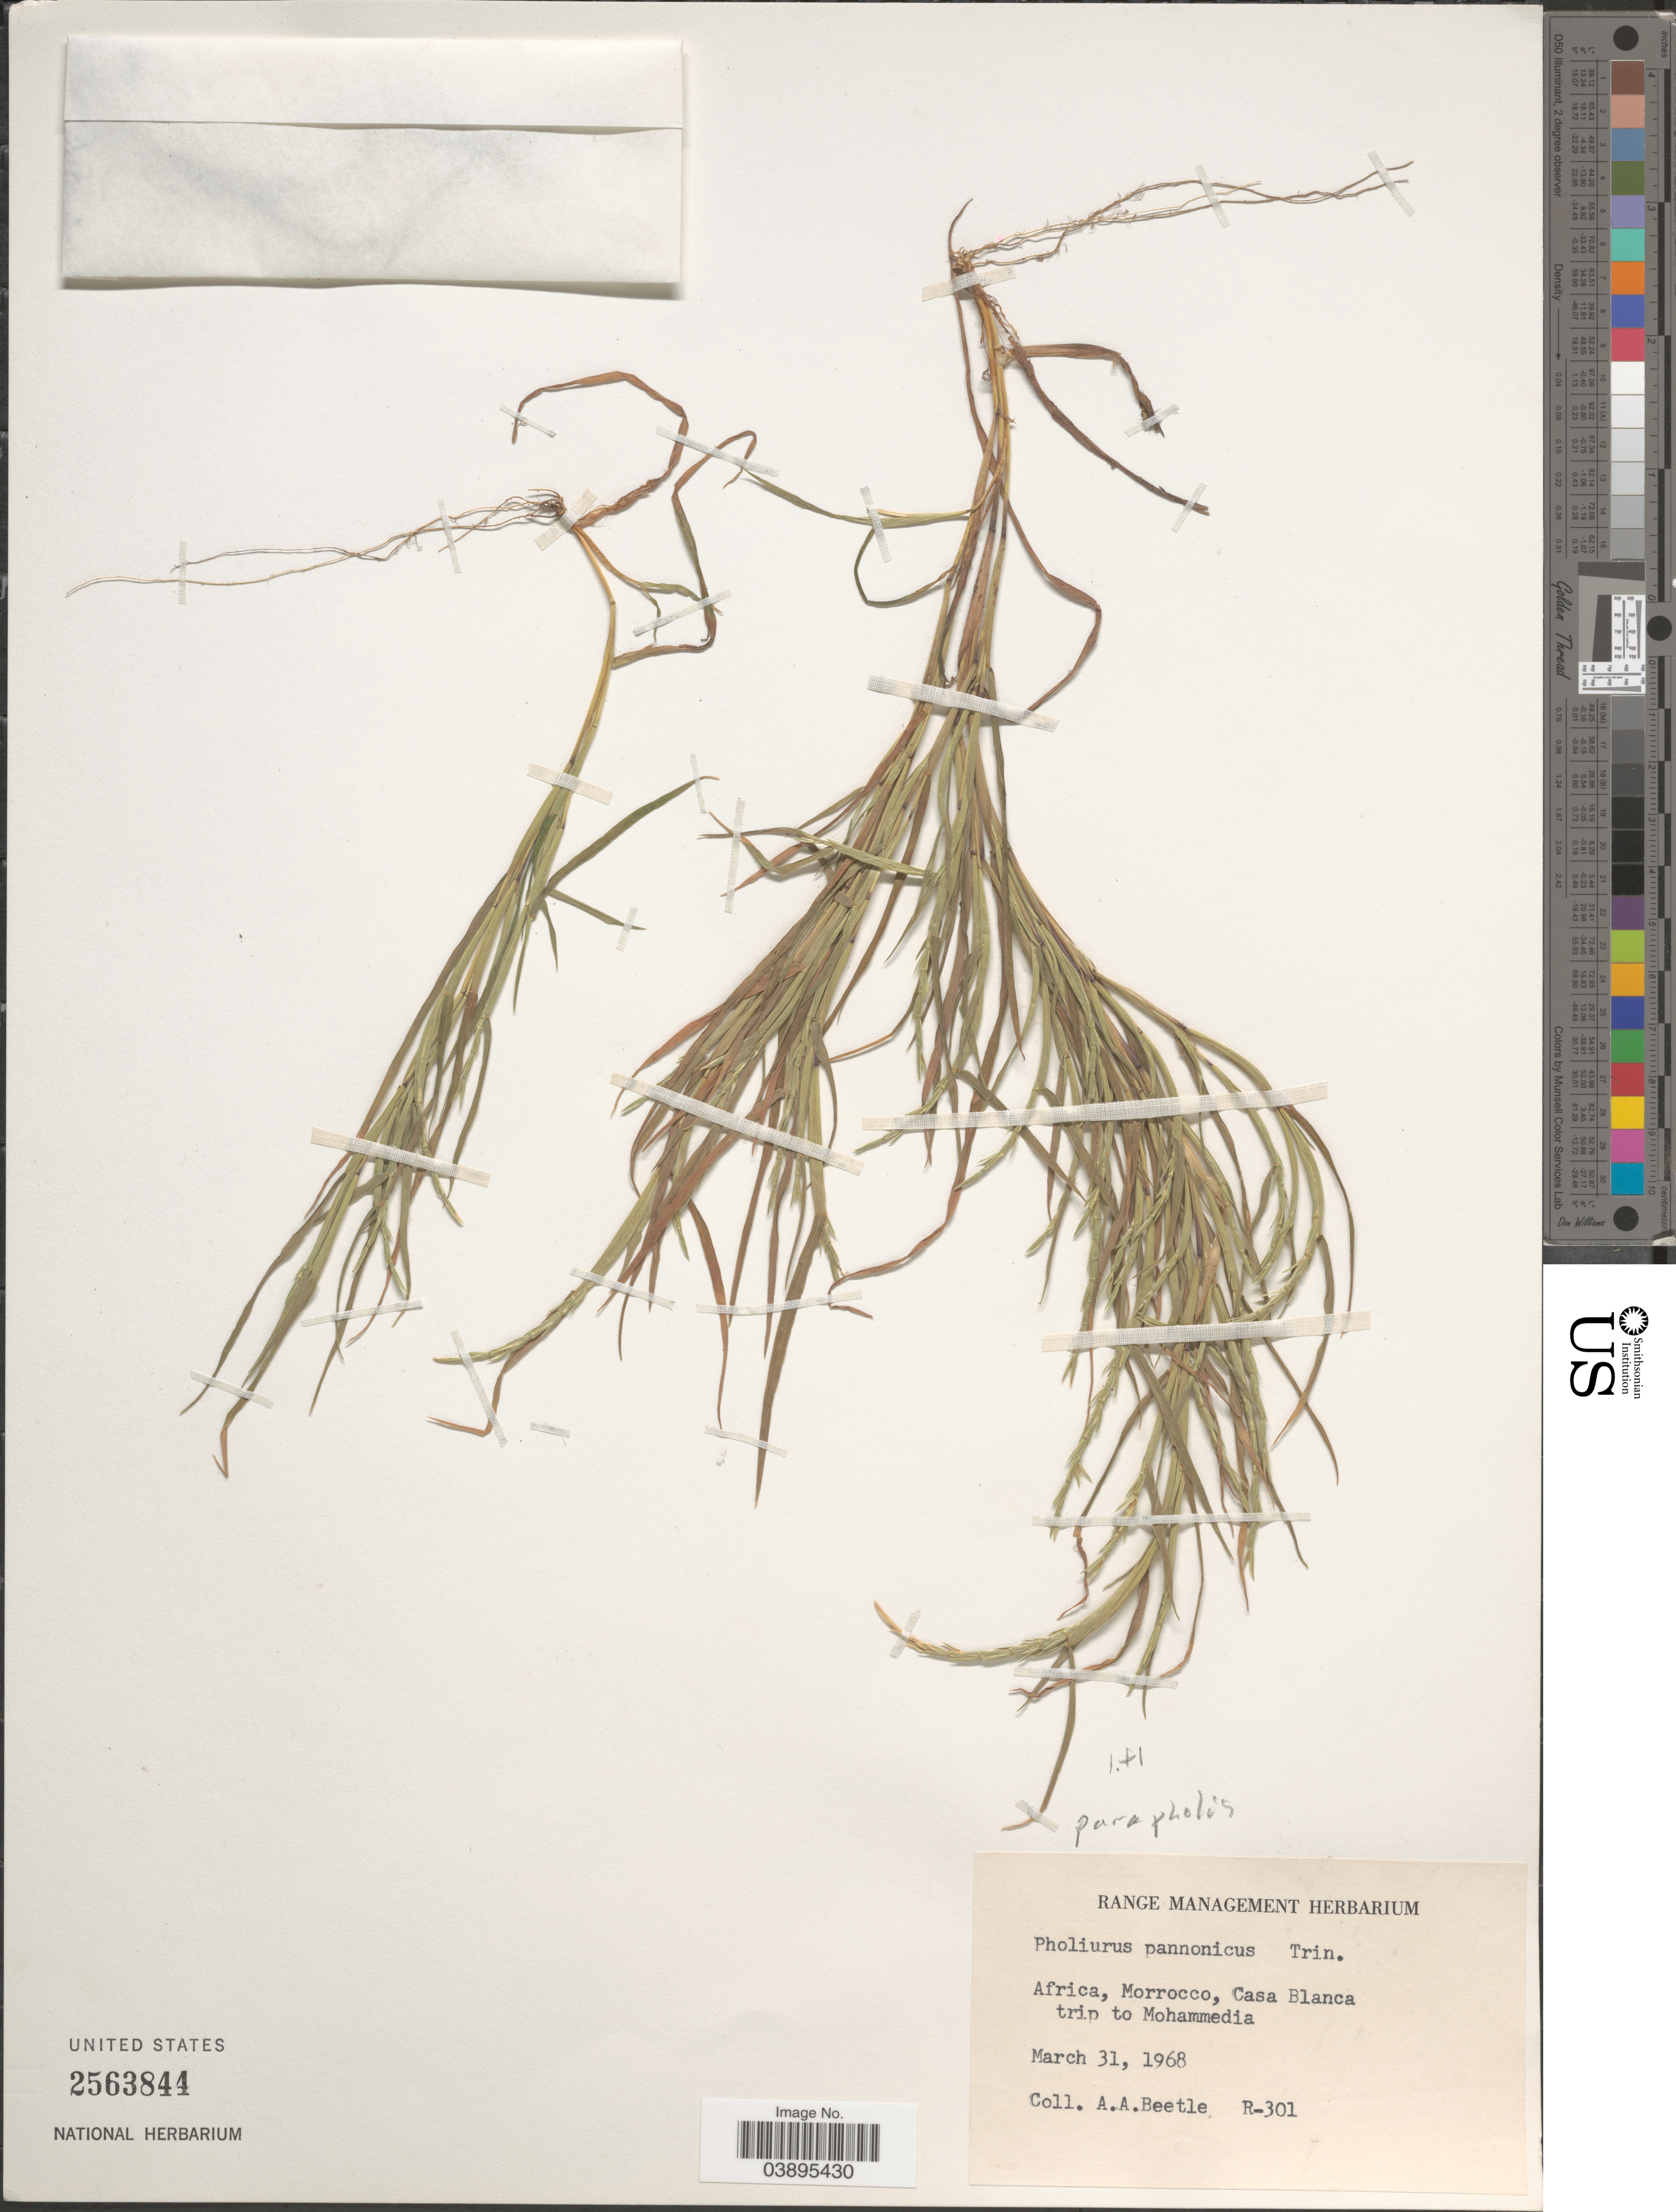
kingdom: Plantae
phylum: Tracheophyta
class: Liliopsida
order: Poales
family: Poaceae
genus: Parapholis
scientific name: Parapholis incurva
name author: (L.) C.E. Hubb.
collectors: A. A. Beetle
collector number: R301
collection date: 1968-03-31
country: Morocco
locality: Casa Blanca trip to Mohammedia.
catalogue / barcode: US 2563844